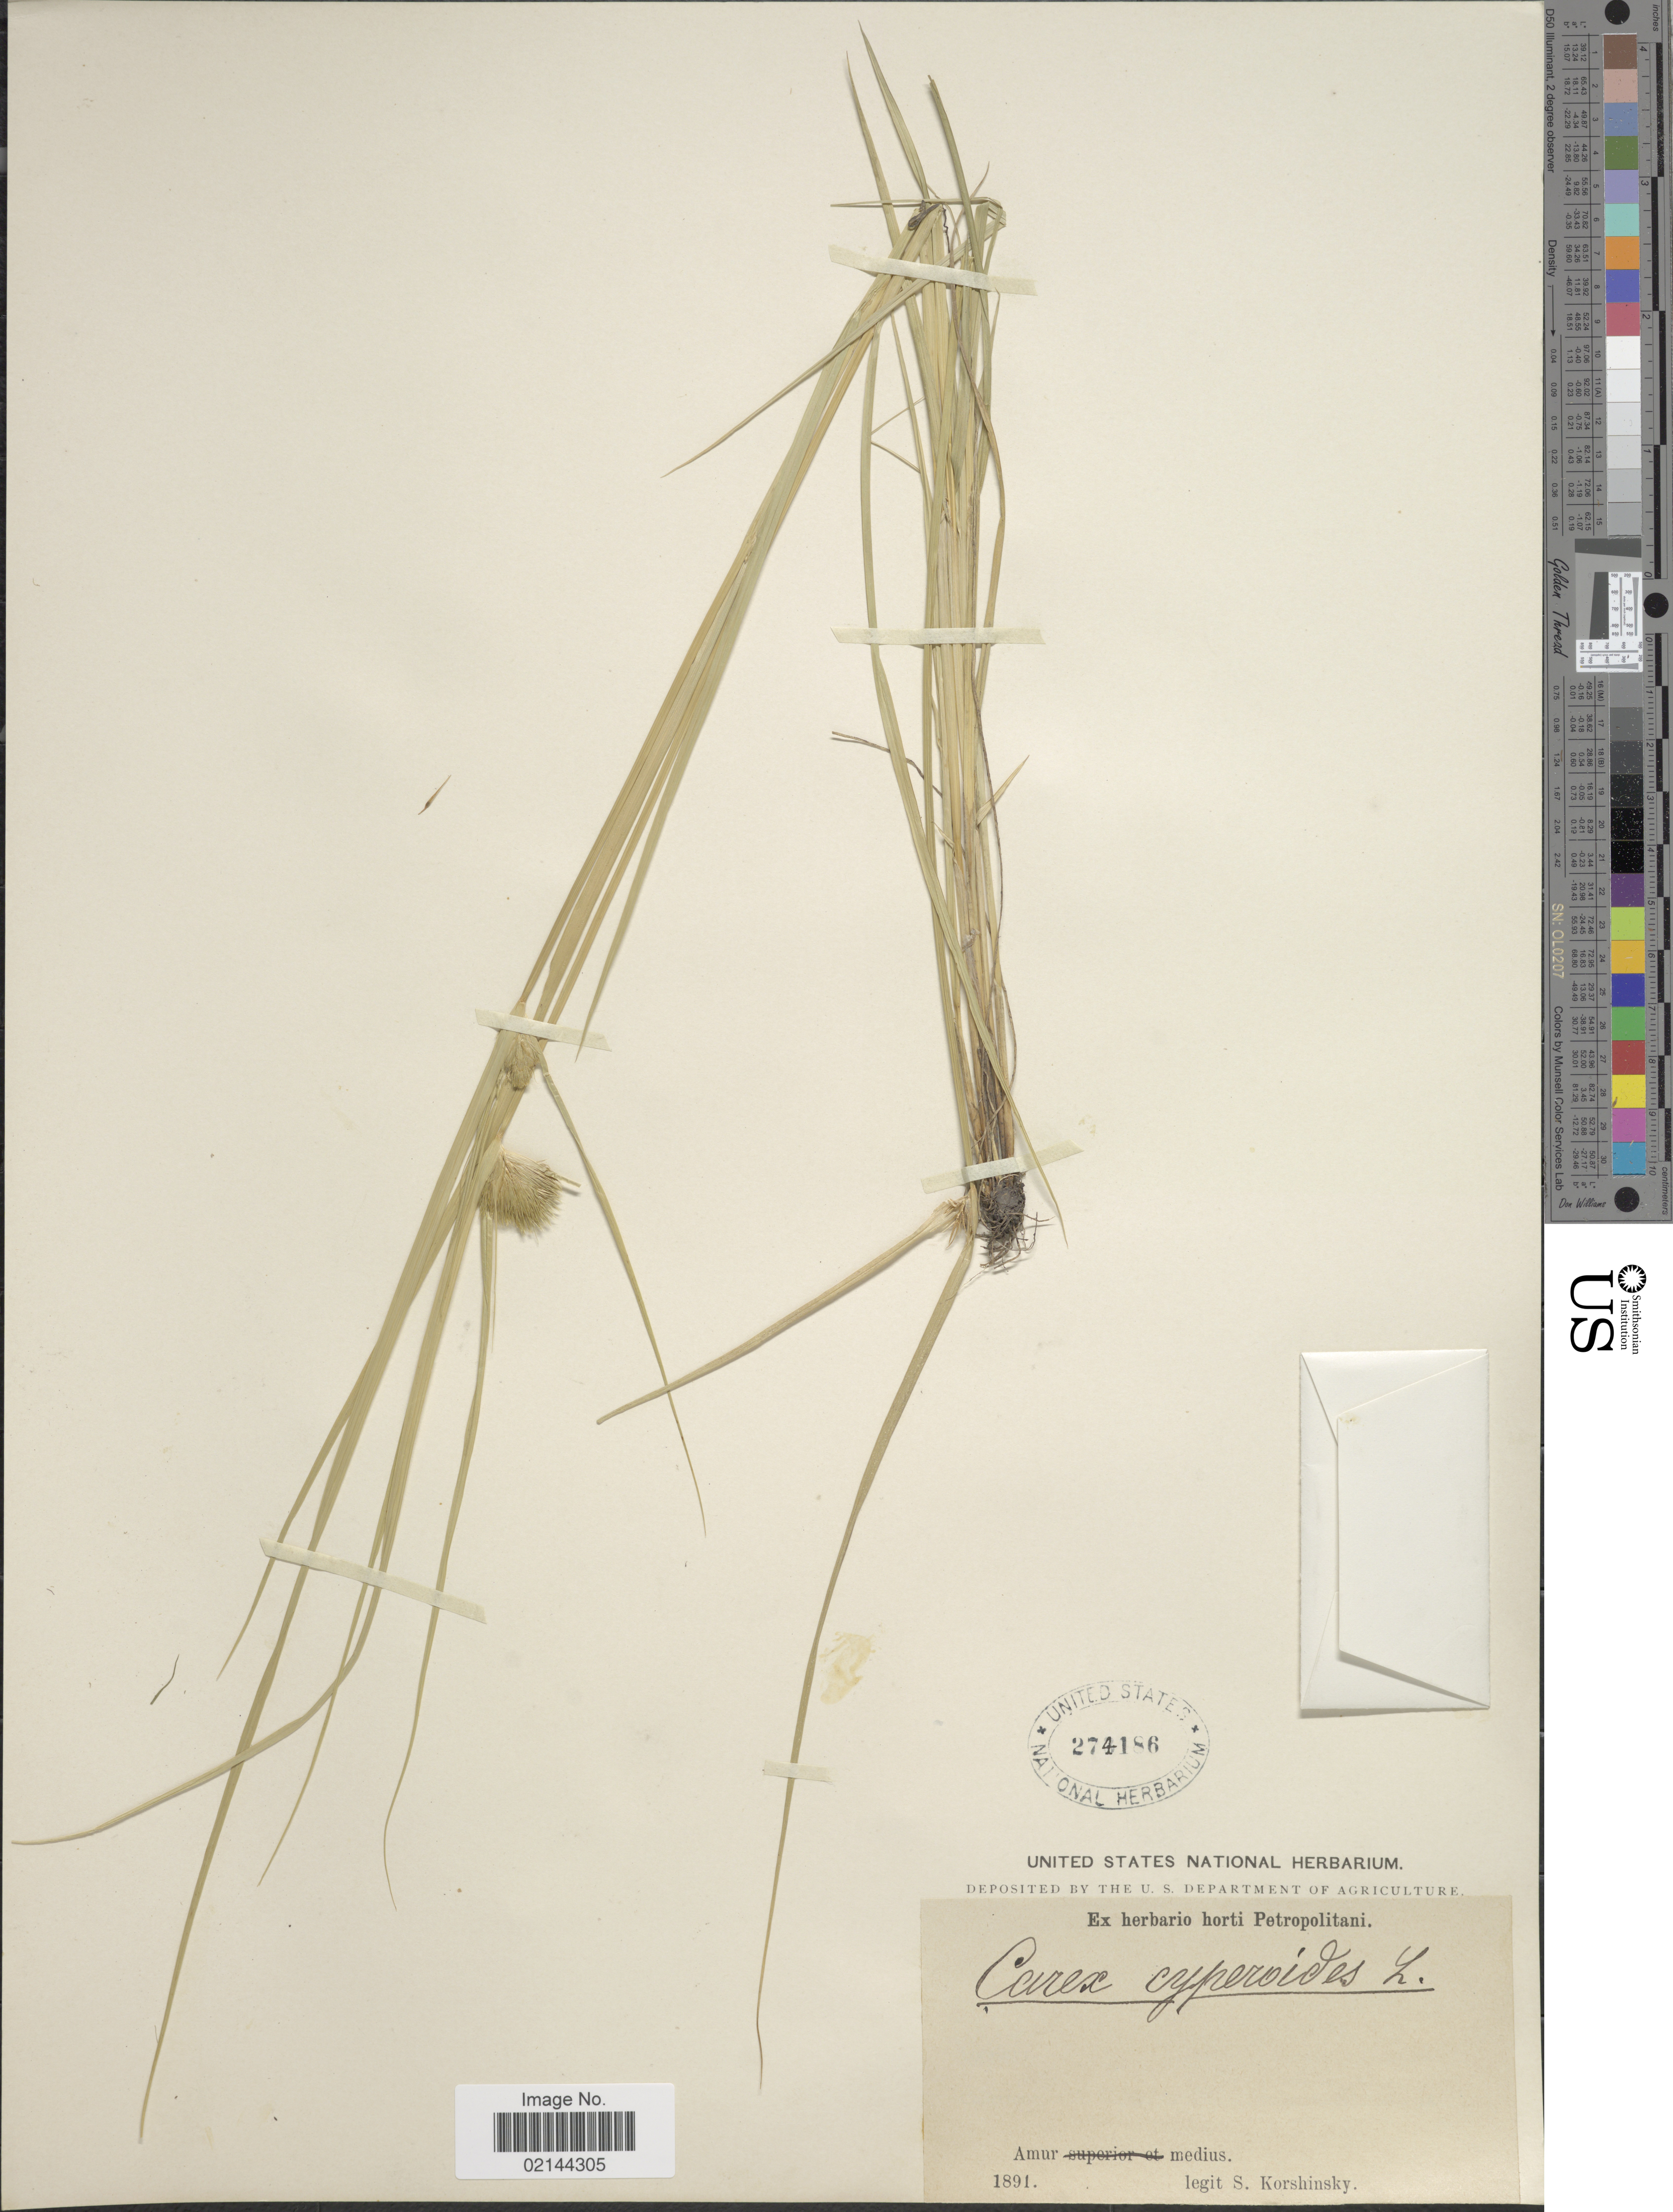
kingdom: Plantae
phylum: Tracheophyta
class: Liliopsida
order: Poales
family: Cyperaceae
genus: Carex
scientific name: Carex bohemica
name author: Schreb.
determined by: Strong, Mark T., (BOT), Smithsonian Institution - National Museum of Natural History (UNITED STATES)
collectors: S. I. Korshinsky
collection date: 1891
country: Russian Federation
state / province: Amur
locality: Amur medius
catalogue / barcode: US 274186